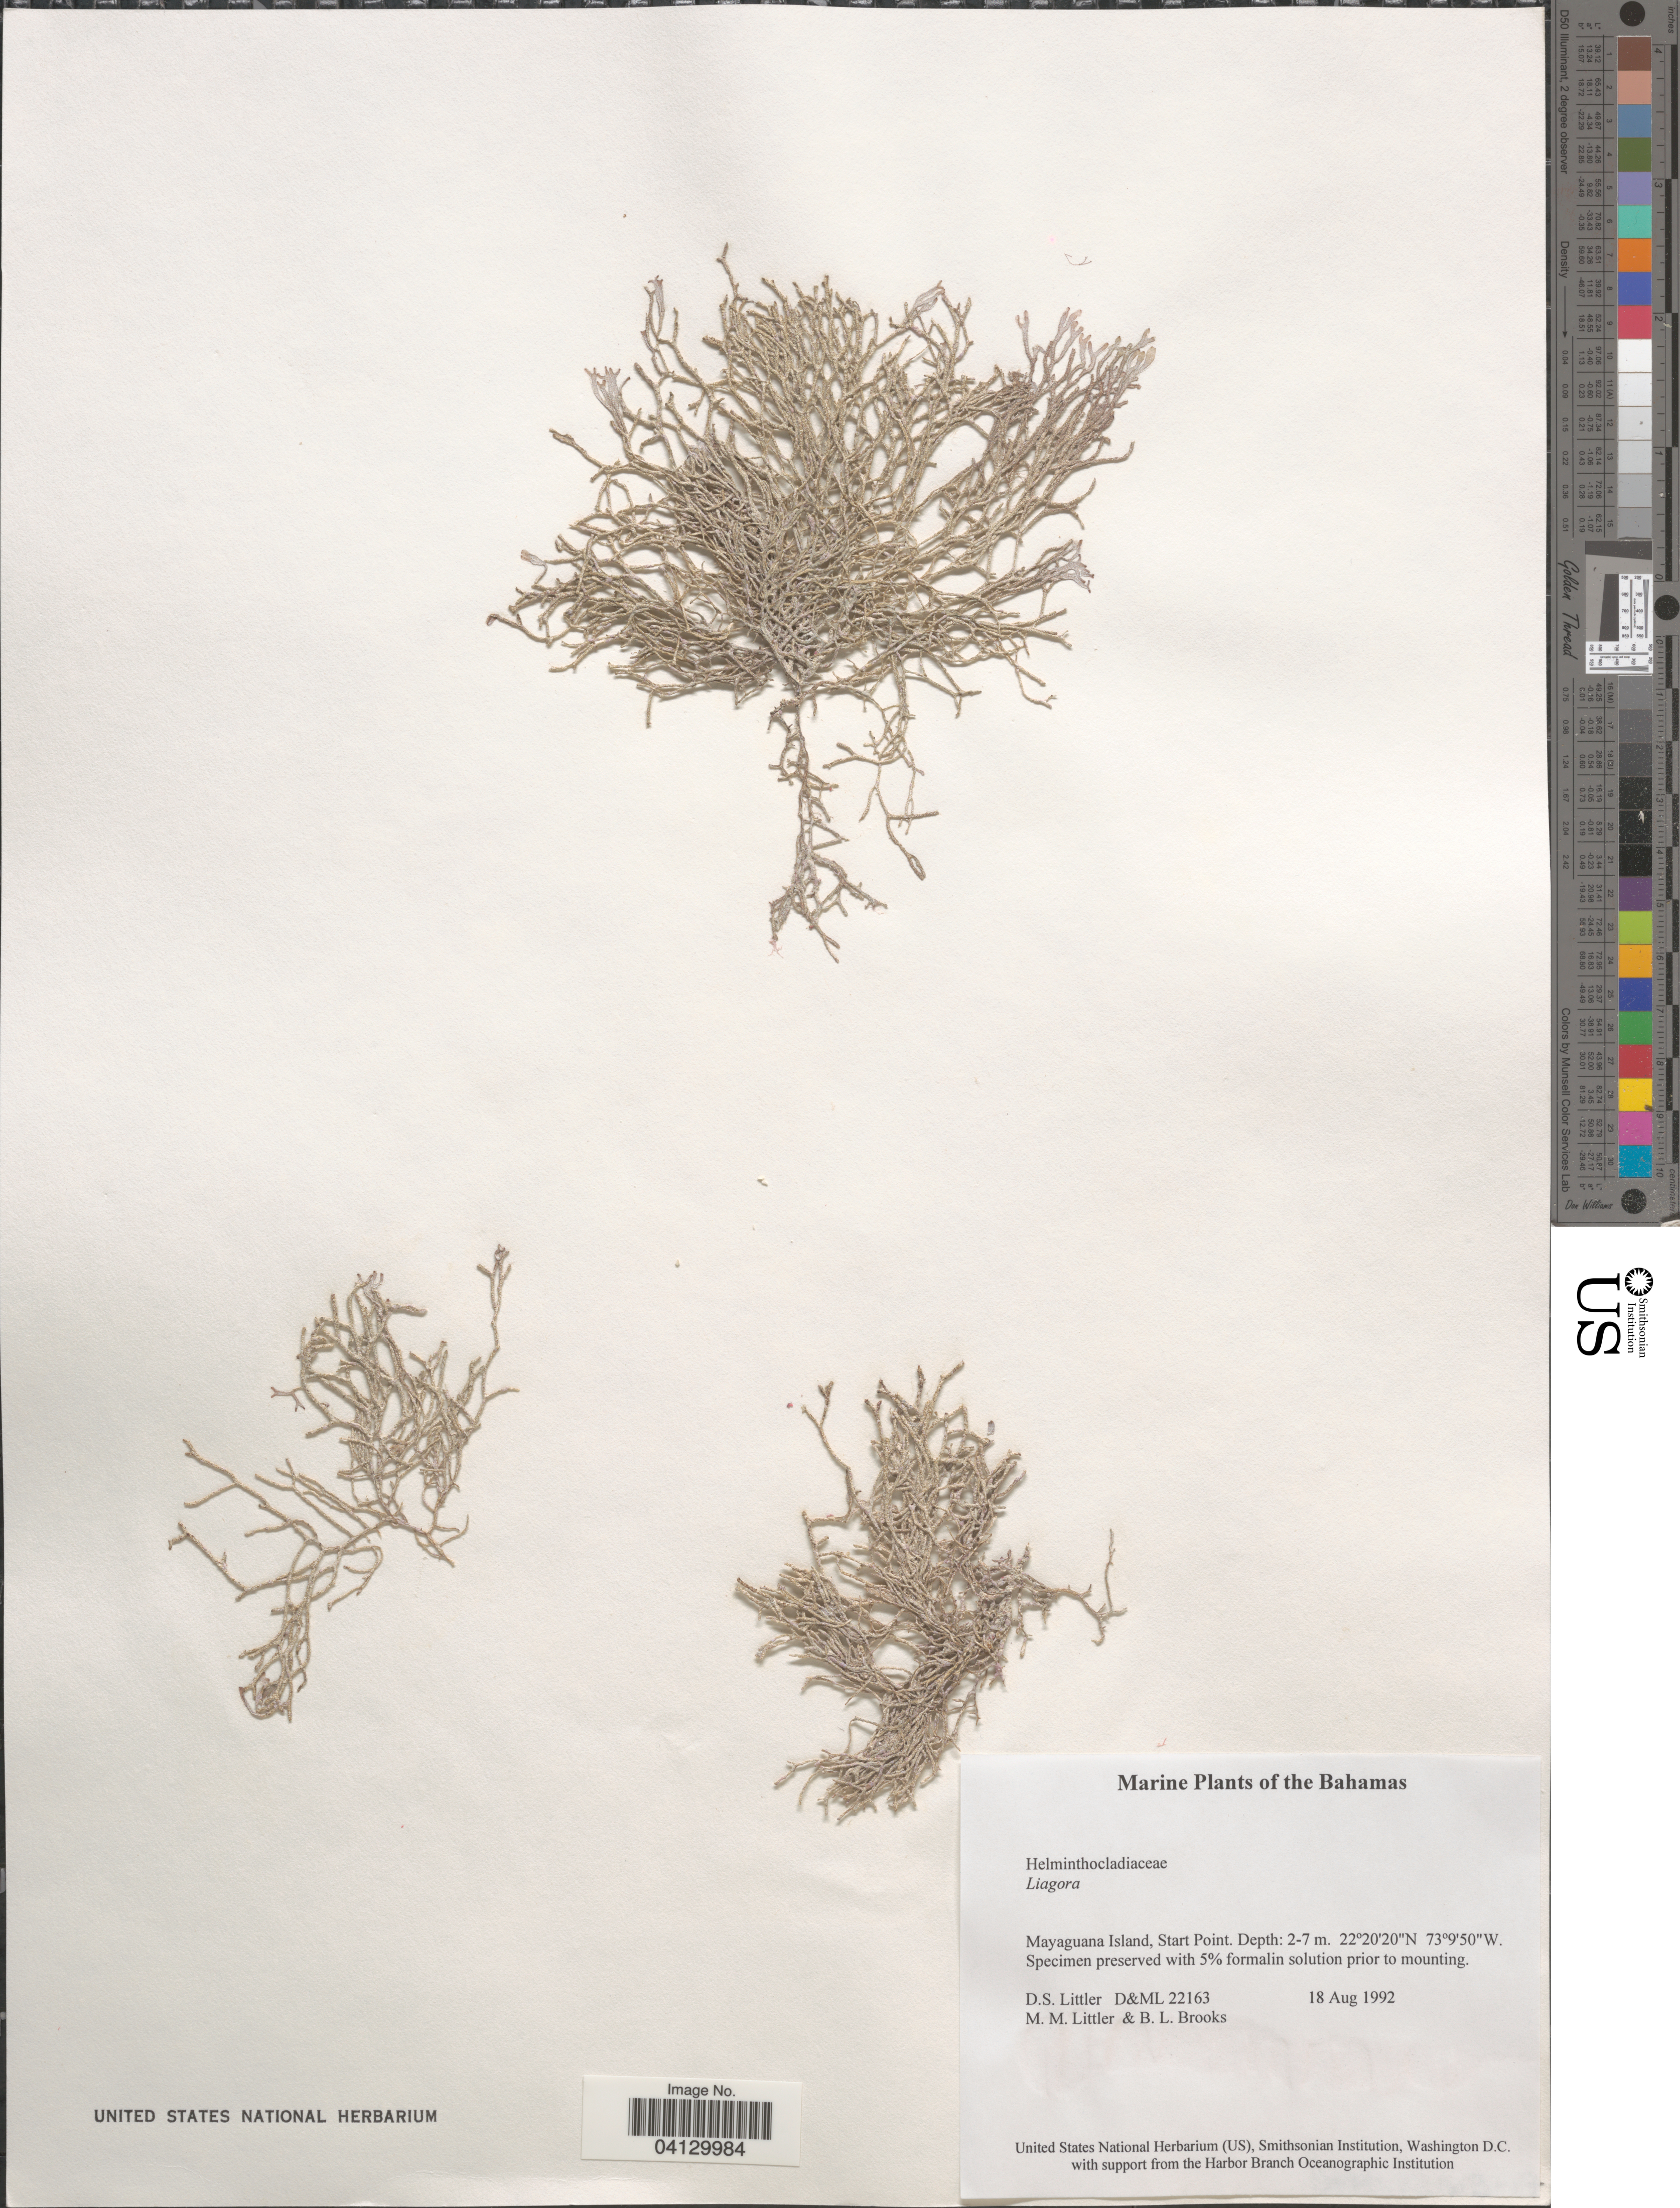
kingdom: Plantae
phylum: Rhodophyta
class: Florideophyceae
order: Nemaliales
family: Liagoraceae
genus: Liagora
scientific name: Liagora sp.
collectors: D. S. Littler & B. Brooks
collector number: D&ML 22163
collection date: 1992-08-18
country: Bahamas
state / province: Mayaguana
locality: Mayaguana Island, Start Point.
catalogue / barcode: US 328777